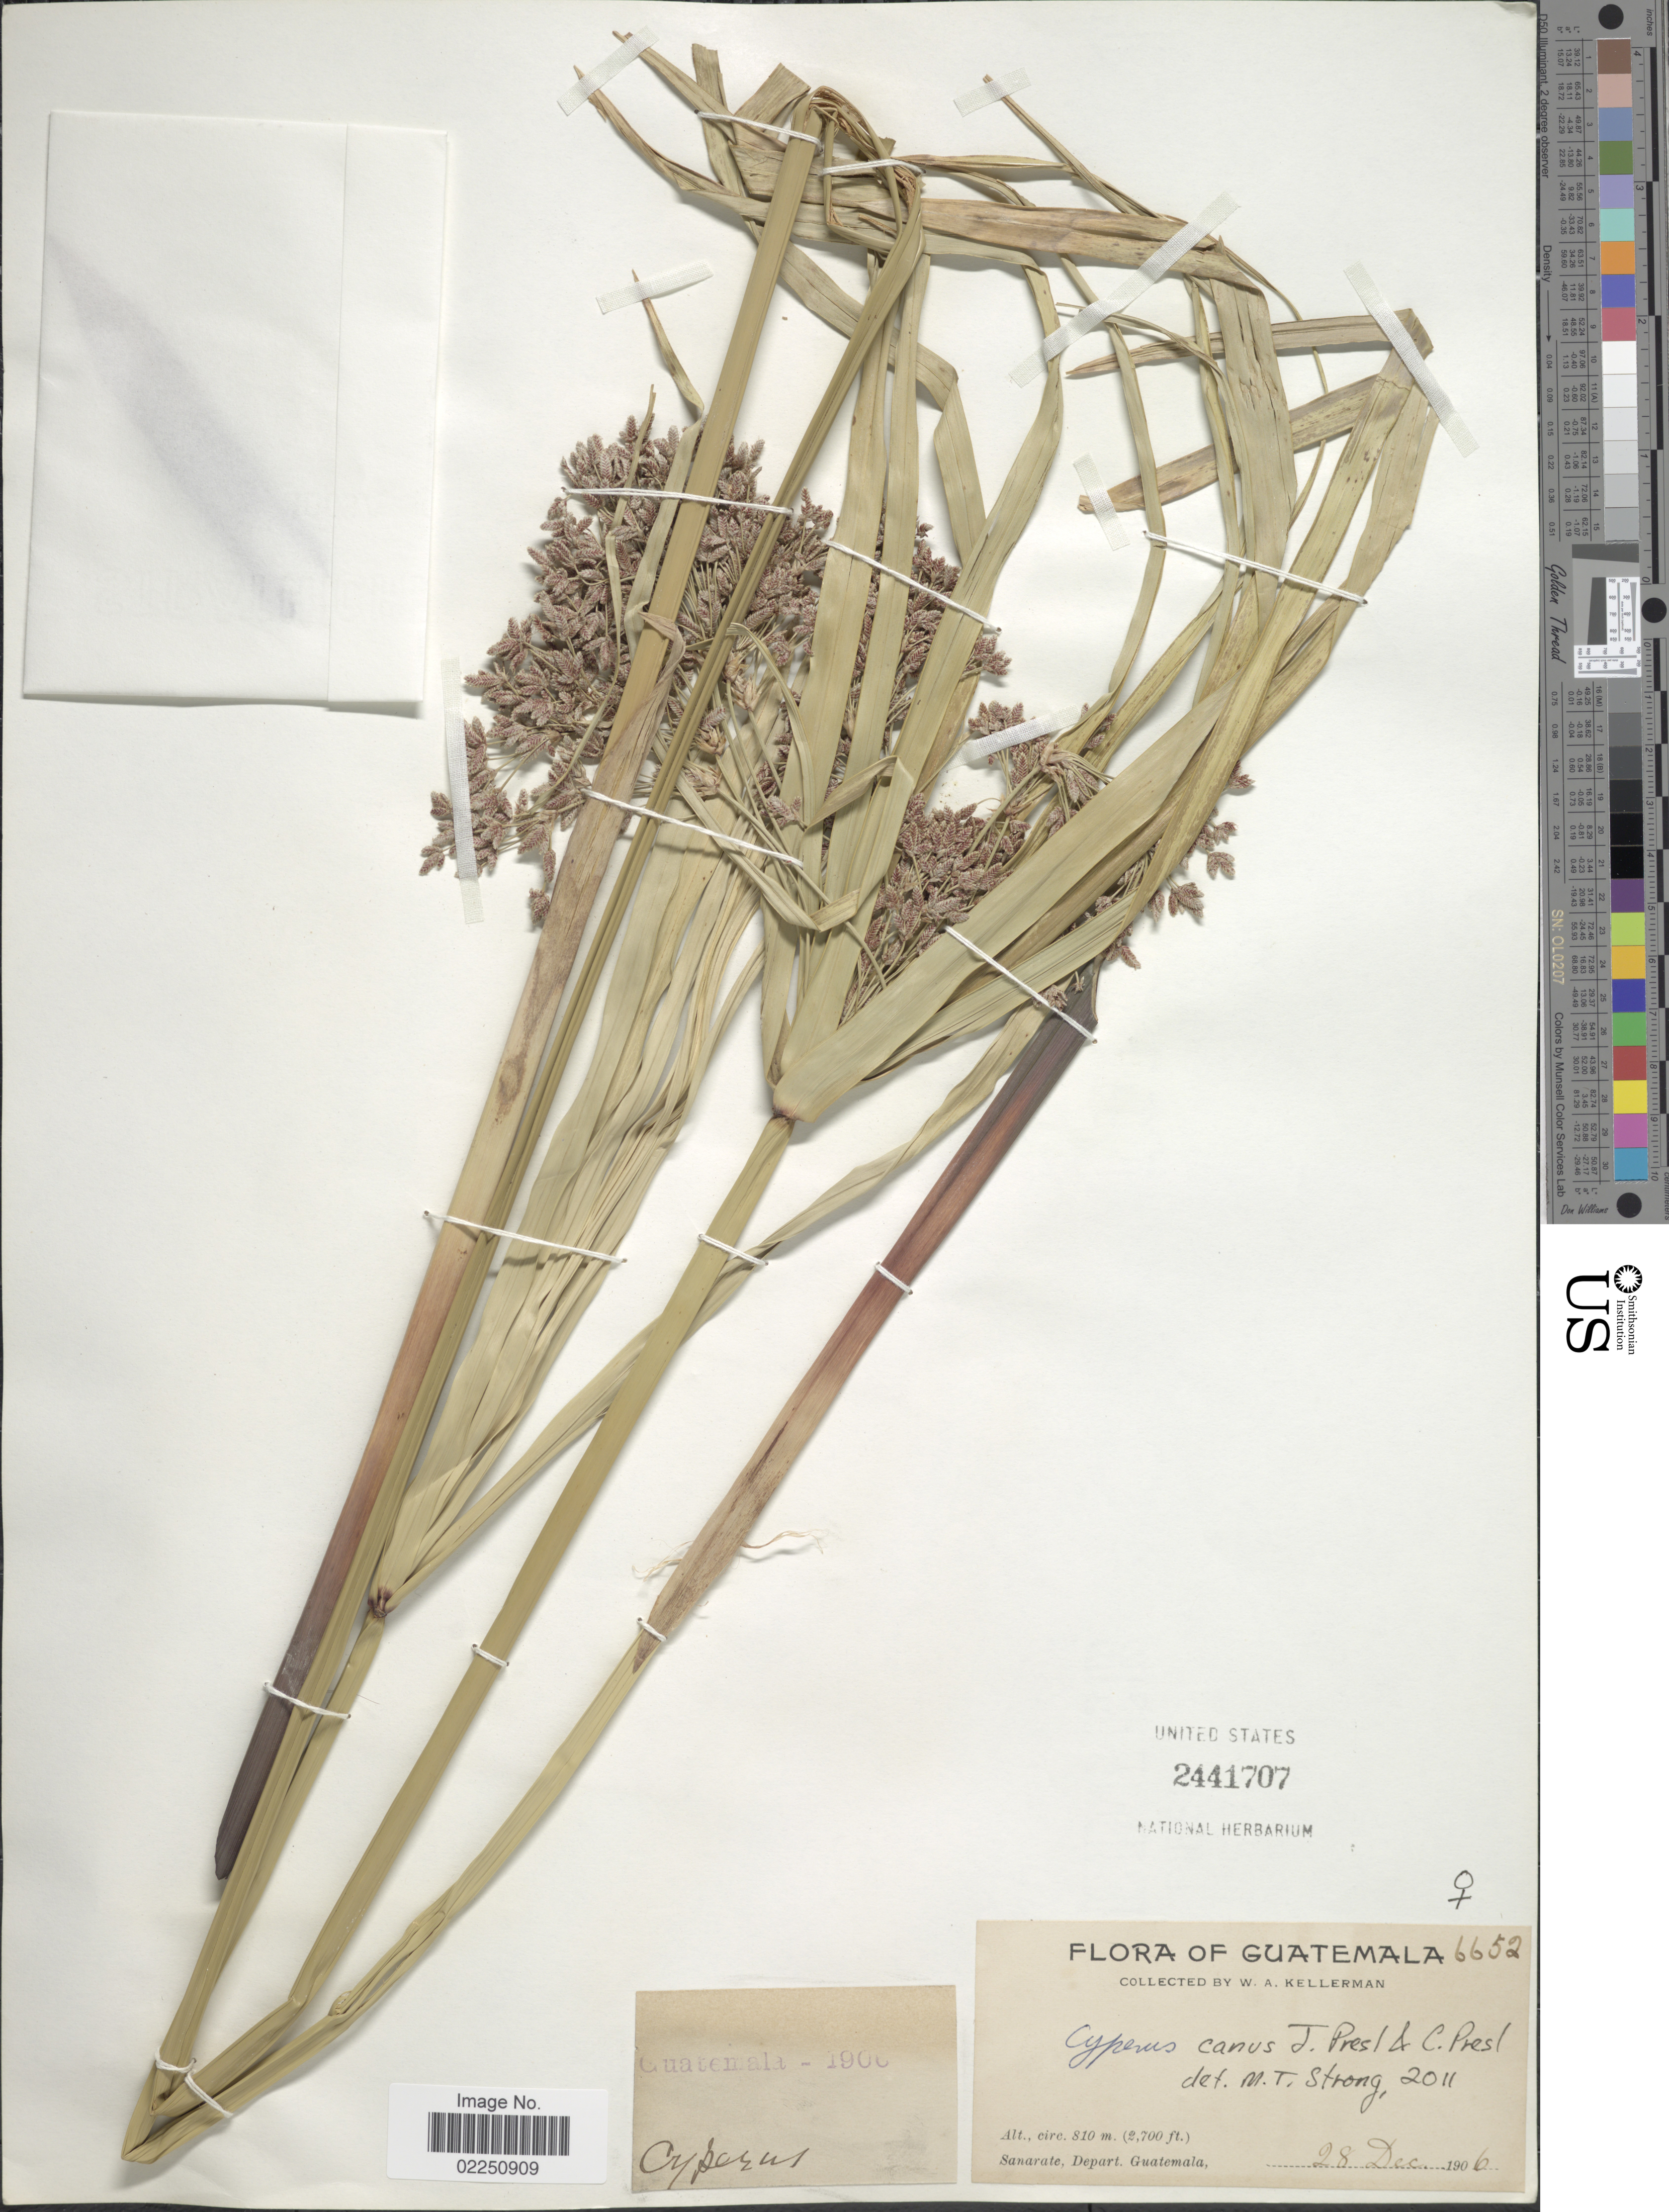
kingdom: Plantae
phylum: Tracheophyta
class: Liliopsida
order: Poales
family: Cyperaceae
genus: Cyperus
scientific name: Cyperus canus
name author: J. Presl & C. Presl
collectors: W. Kellerman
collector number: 6652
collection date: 1906-12-28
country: Guatemala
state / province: Guatemala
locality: Sanarate, Depart. Guatemala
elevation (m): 810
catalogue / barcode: US 2441707